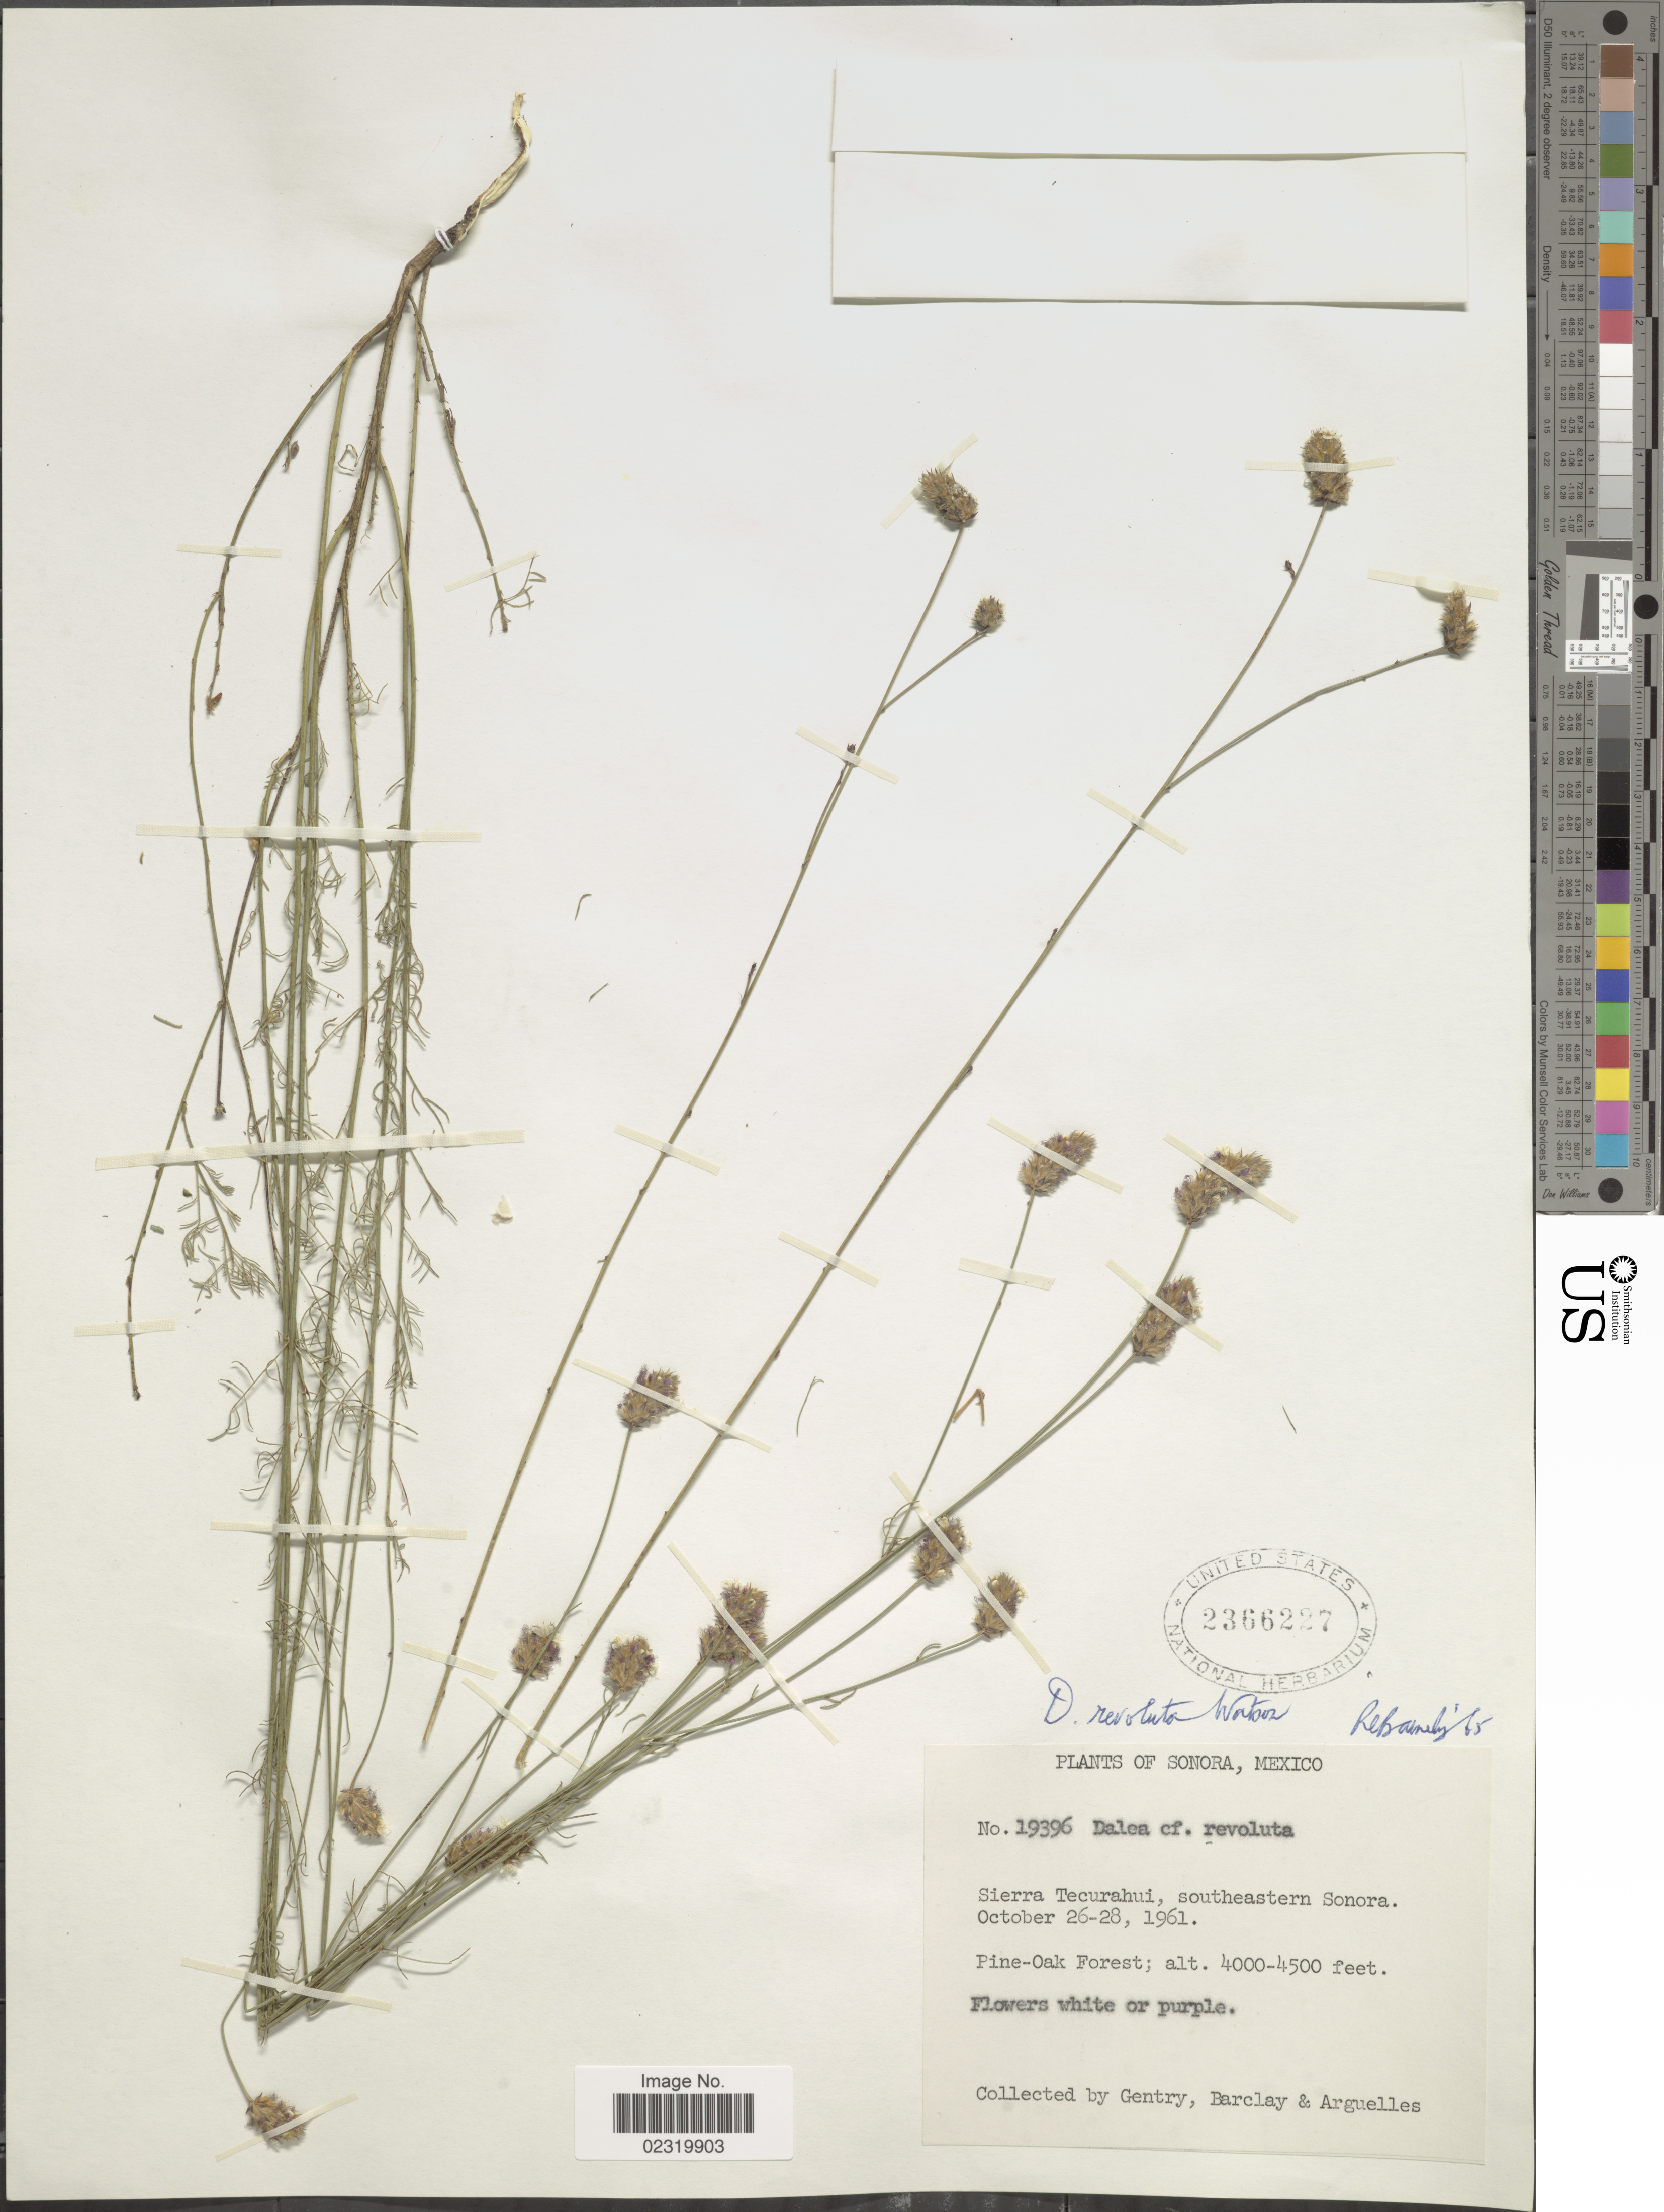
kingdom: Plantae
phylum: Tracheophyta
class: Magnoliopsida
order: Fabales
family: Fabaceae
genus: Dalea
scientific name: Dalea revoluta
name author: S. Watson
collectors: Gentry, --, -- Barclay & Arguelles, --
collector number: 19396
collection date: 1961-10-26/1961-10-28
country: Mexico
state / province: Sonora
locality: Sierra Tecurahui, southeastern Sonora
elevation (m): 1219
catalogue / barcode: US 2366227